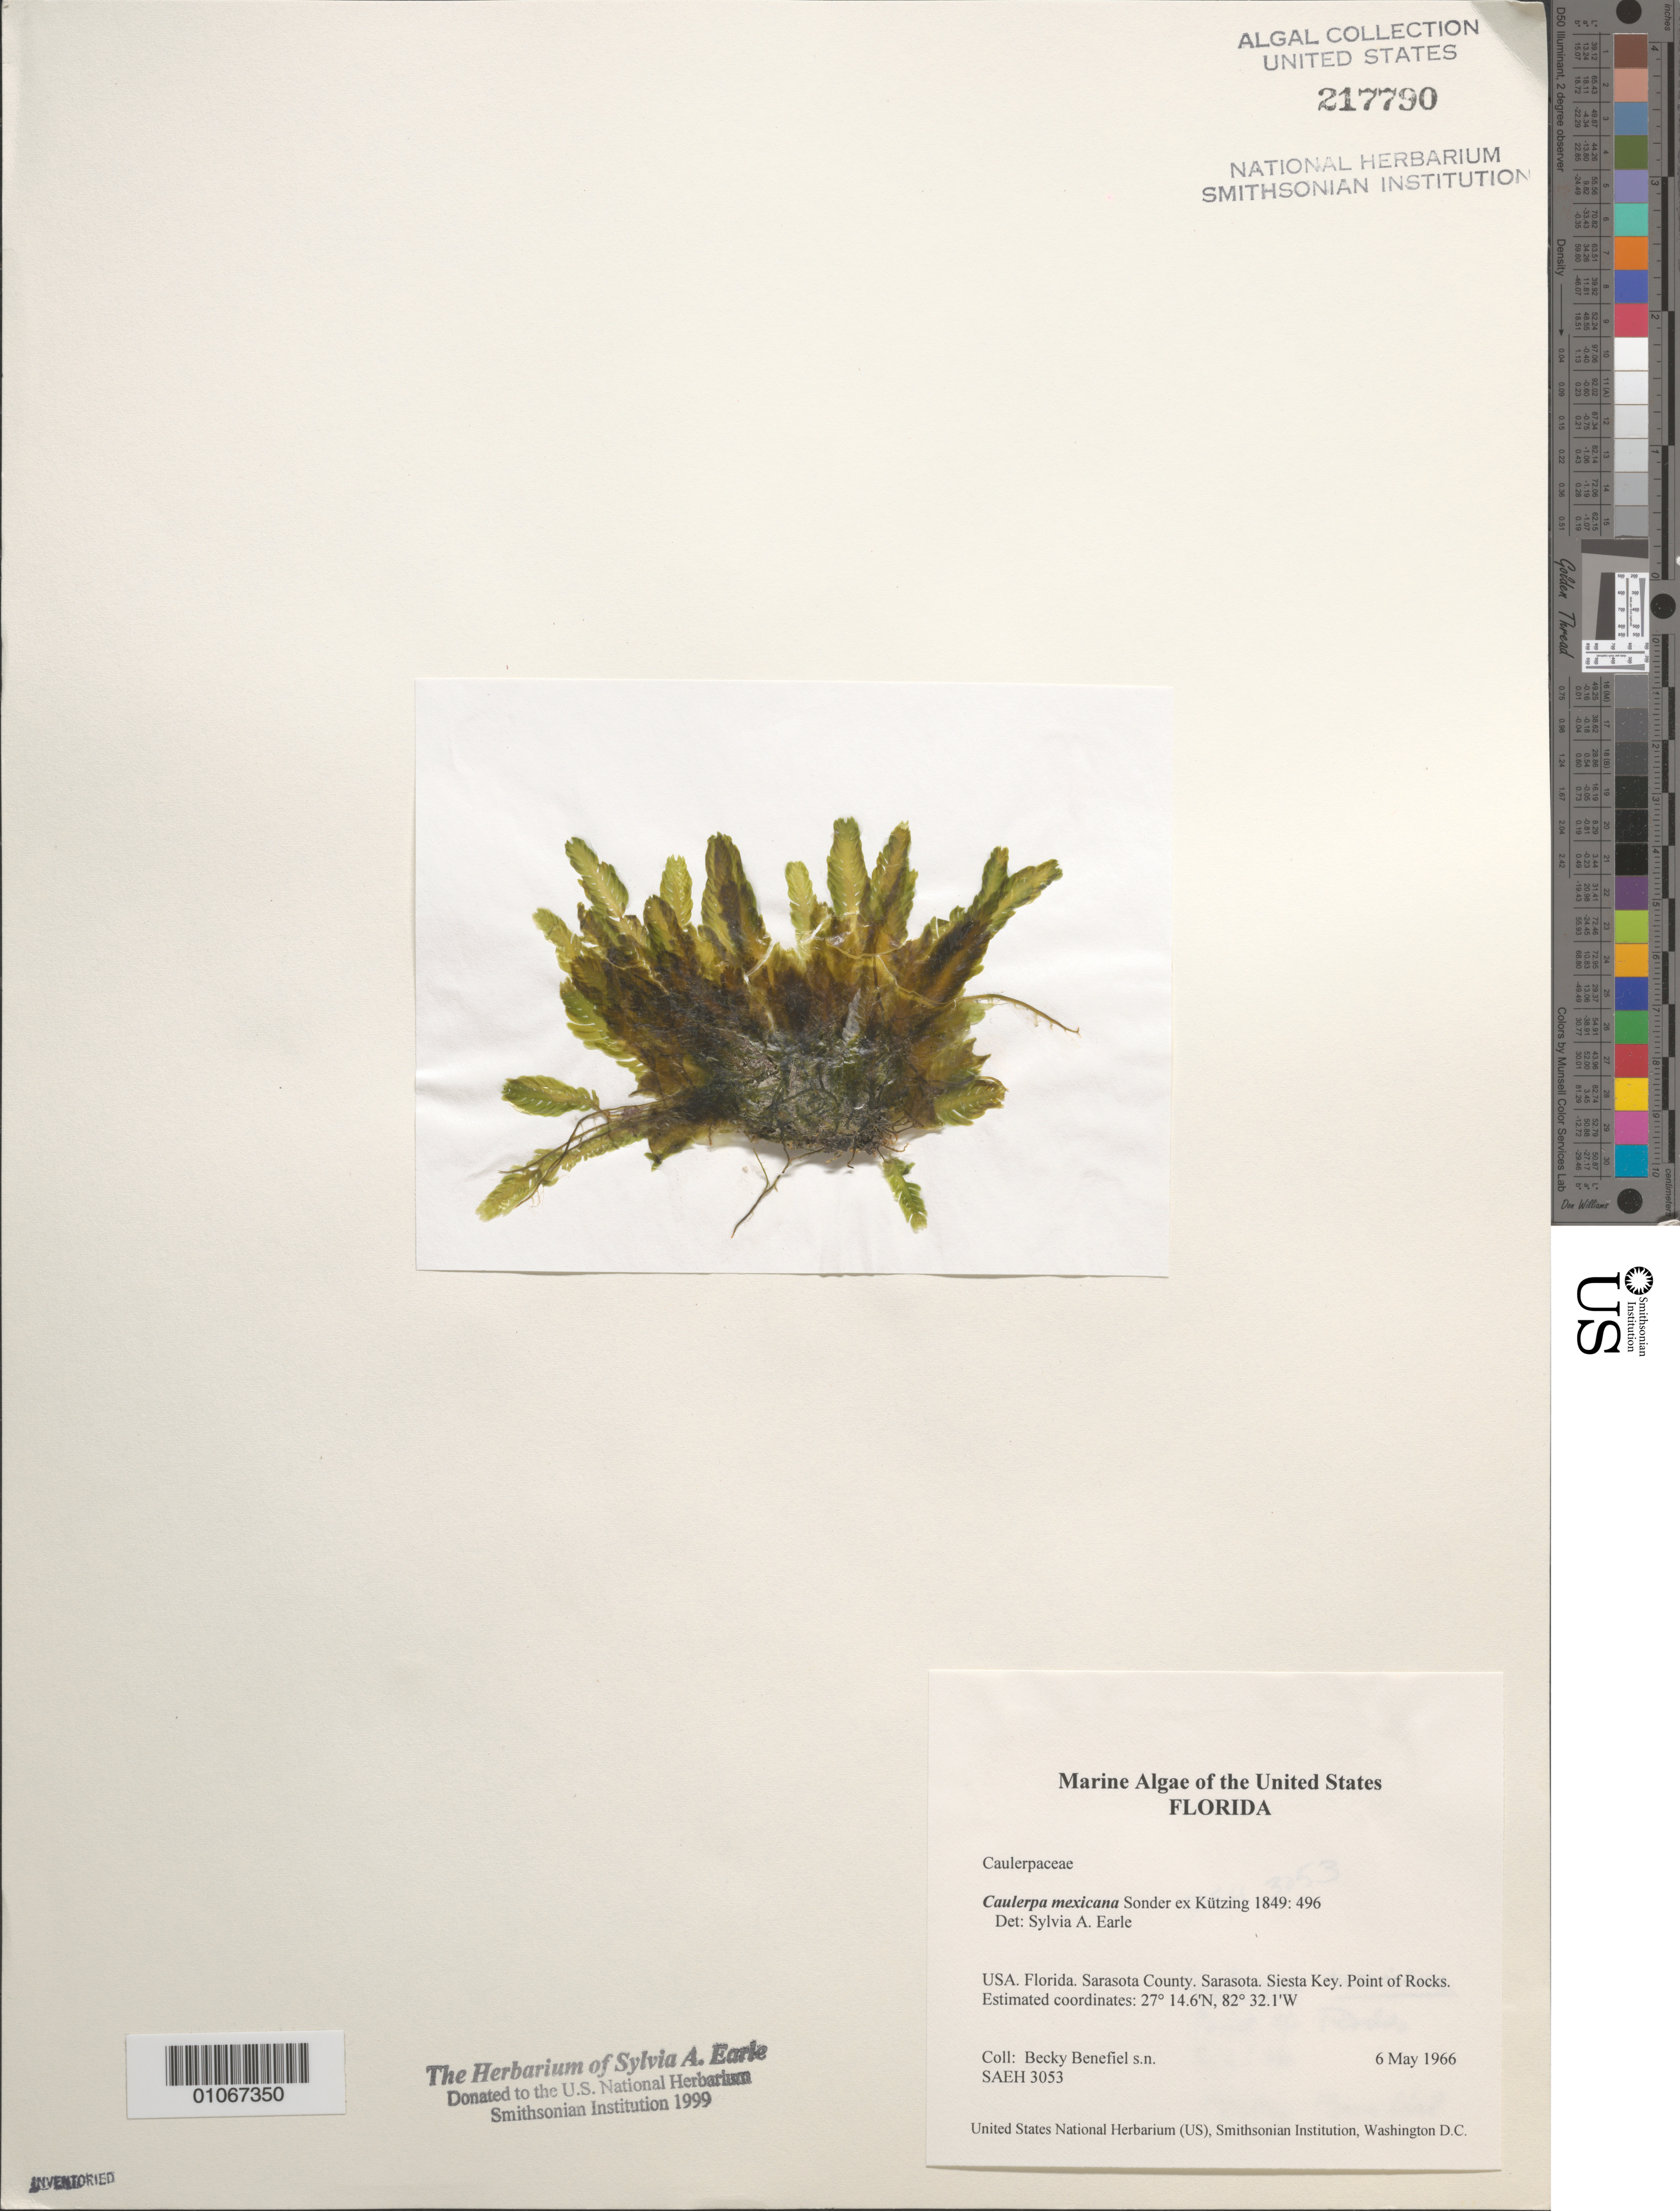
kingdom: Plantae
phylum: Chlorophyta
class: Ulvophyceae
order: Bryopsidales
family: Caulerpaceae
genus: Caulerpa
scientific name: Caulerpa mexicana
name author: Sond. ex Kütz.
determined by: Earle, S. A.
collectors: B. Benefiel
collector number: SAEH 3053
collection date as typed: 06 May 1966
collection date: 1966-05-06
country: United States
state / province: Florida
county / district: Sarasota County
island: Siesta Key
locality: Point of Rocks, Sarasota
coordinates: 27 14.6'N, 82 32.1'W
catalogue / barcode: US 217790